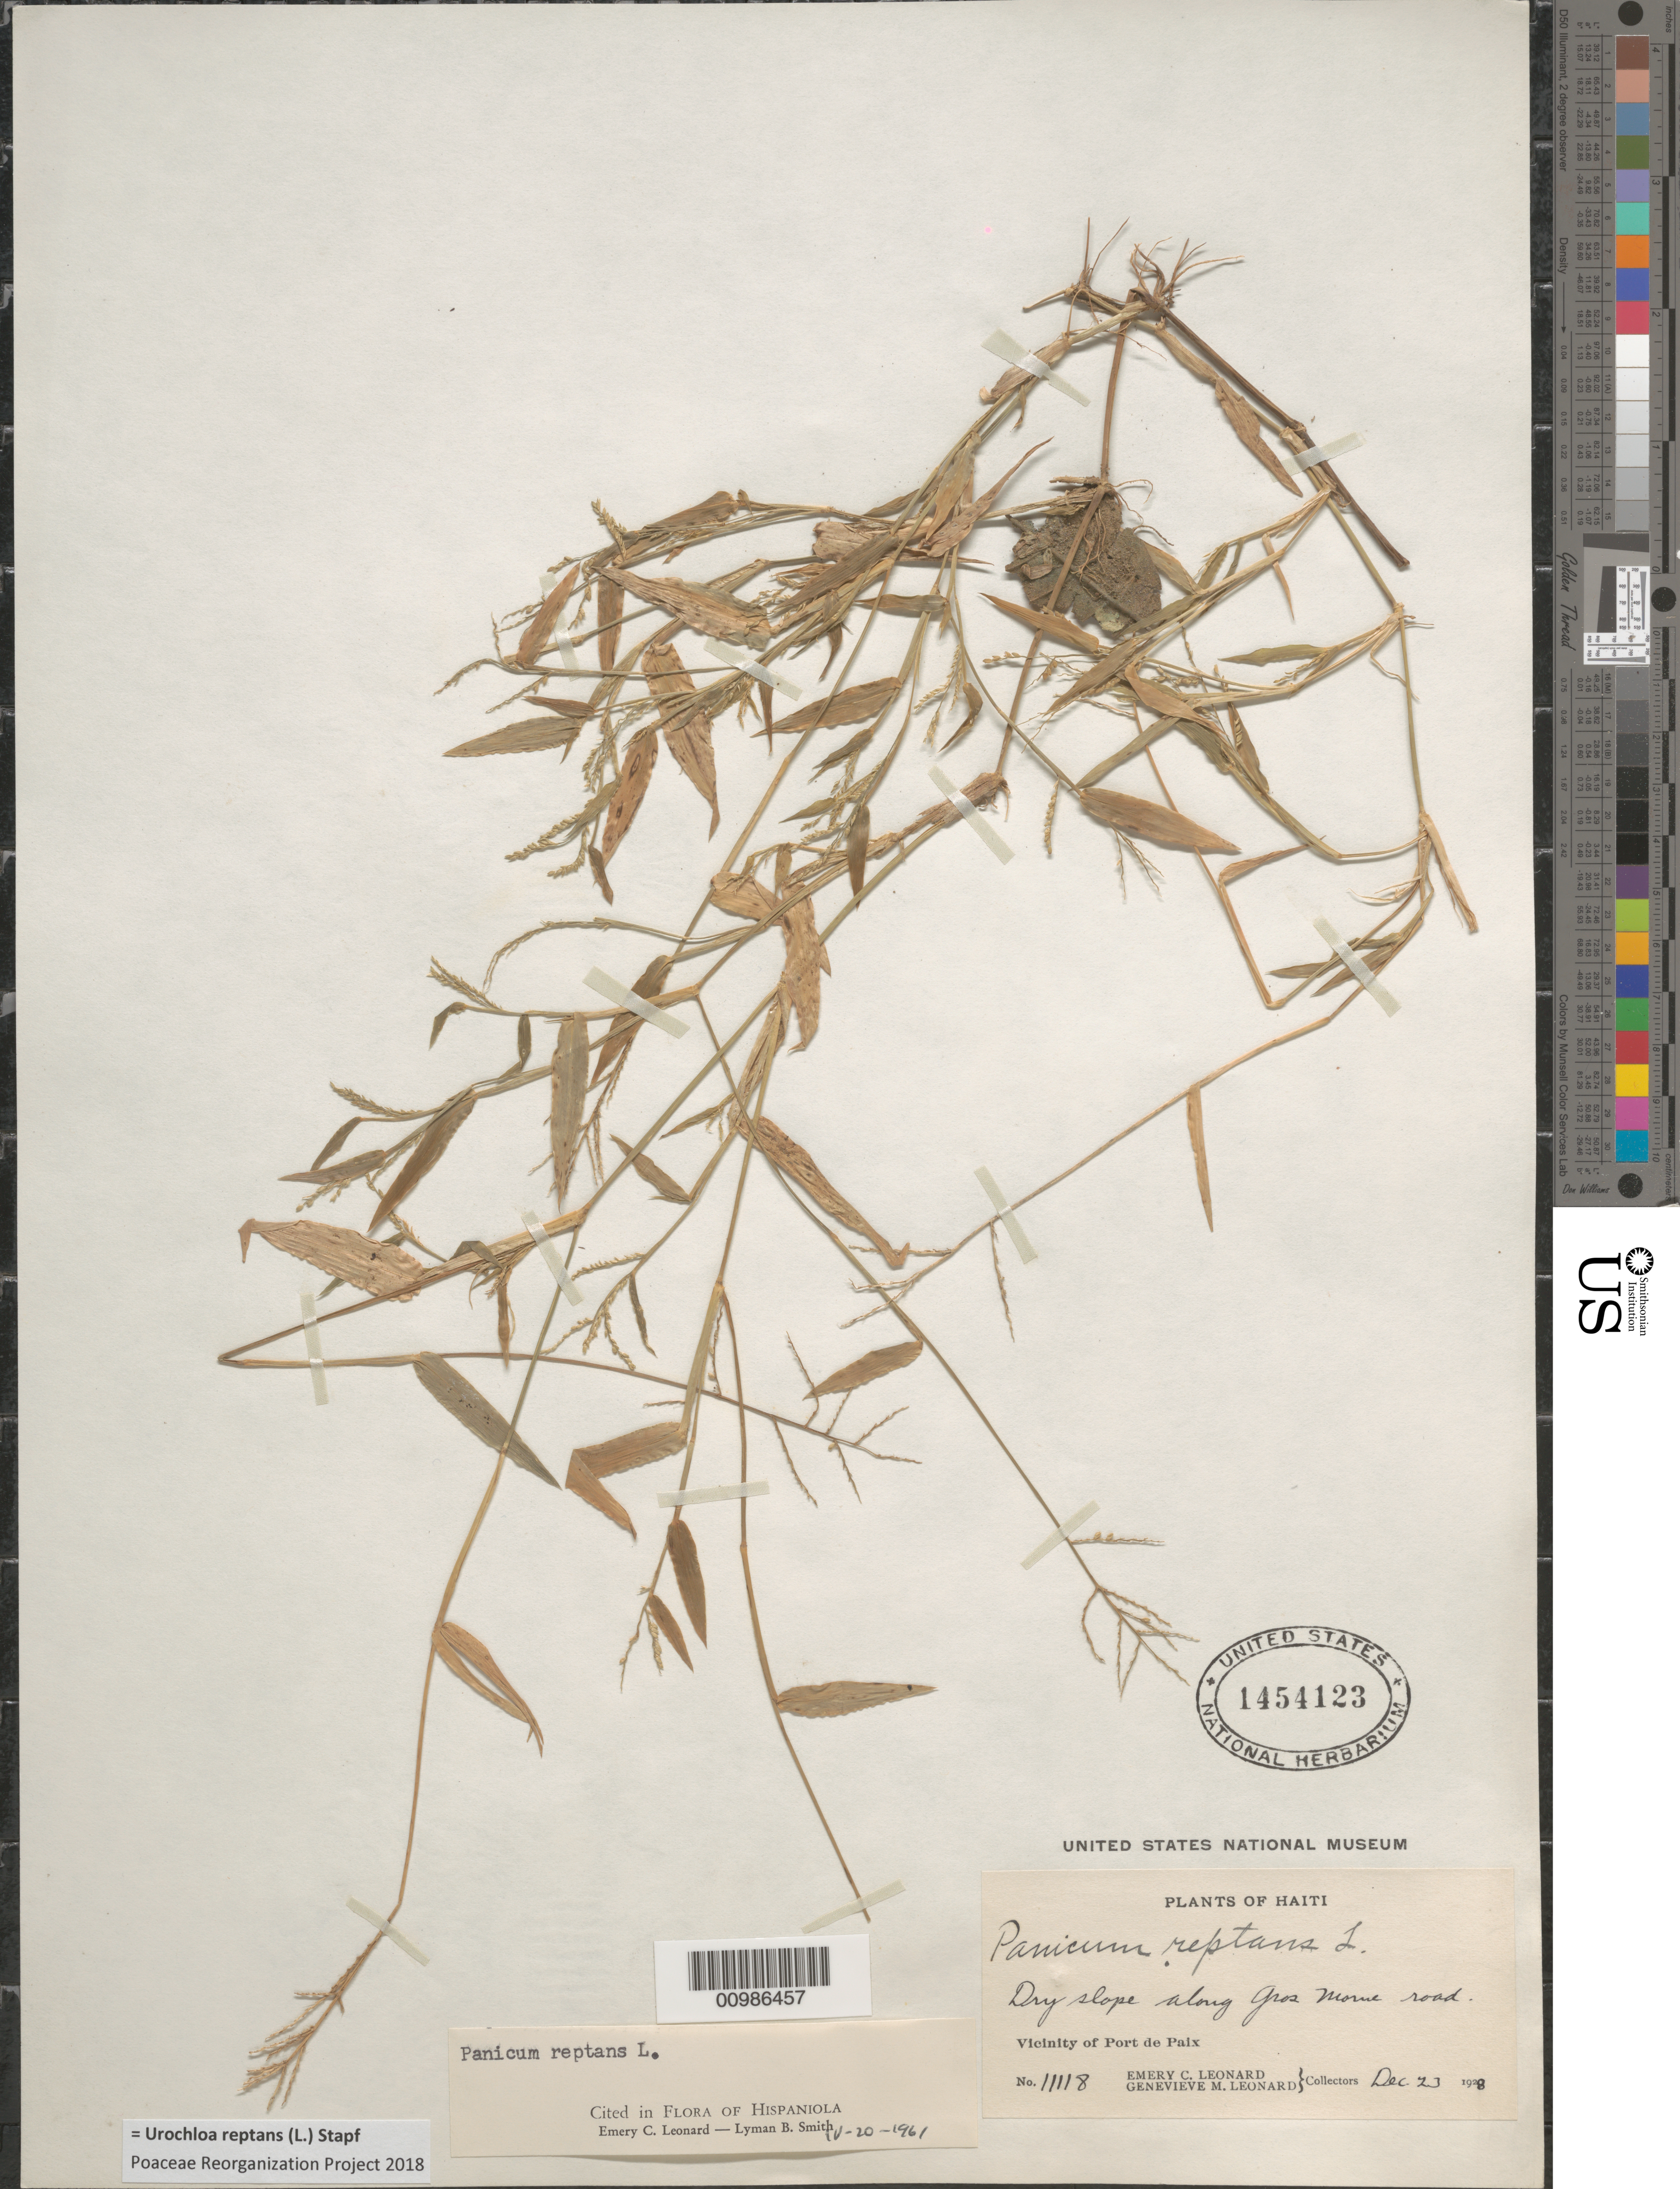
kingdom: Plantae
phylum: Tracheophyta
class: Liliopsida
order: Poales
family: Poaceae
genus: Brachiaria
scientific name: Brachiaria reptans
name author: (L.) C.E. Hubb. & C.A. Gardner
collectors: E. C. Leonard & G. M. Leonard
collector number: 11118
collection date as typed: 23 Dec 1928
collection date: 1928-12-23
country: Haiti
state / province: Nord-Óuest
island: Hispaniola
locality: Vicinity of Port de Paix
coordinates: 0 N, 0 E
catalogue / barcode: US 1454123